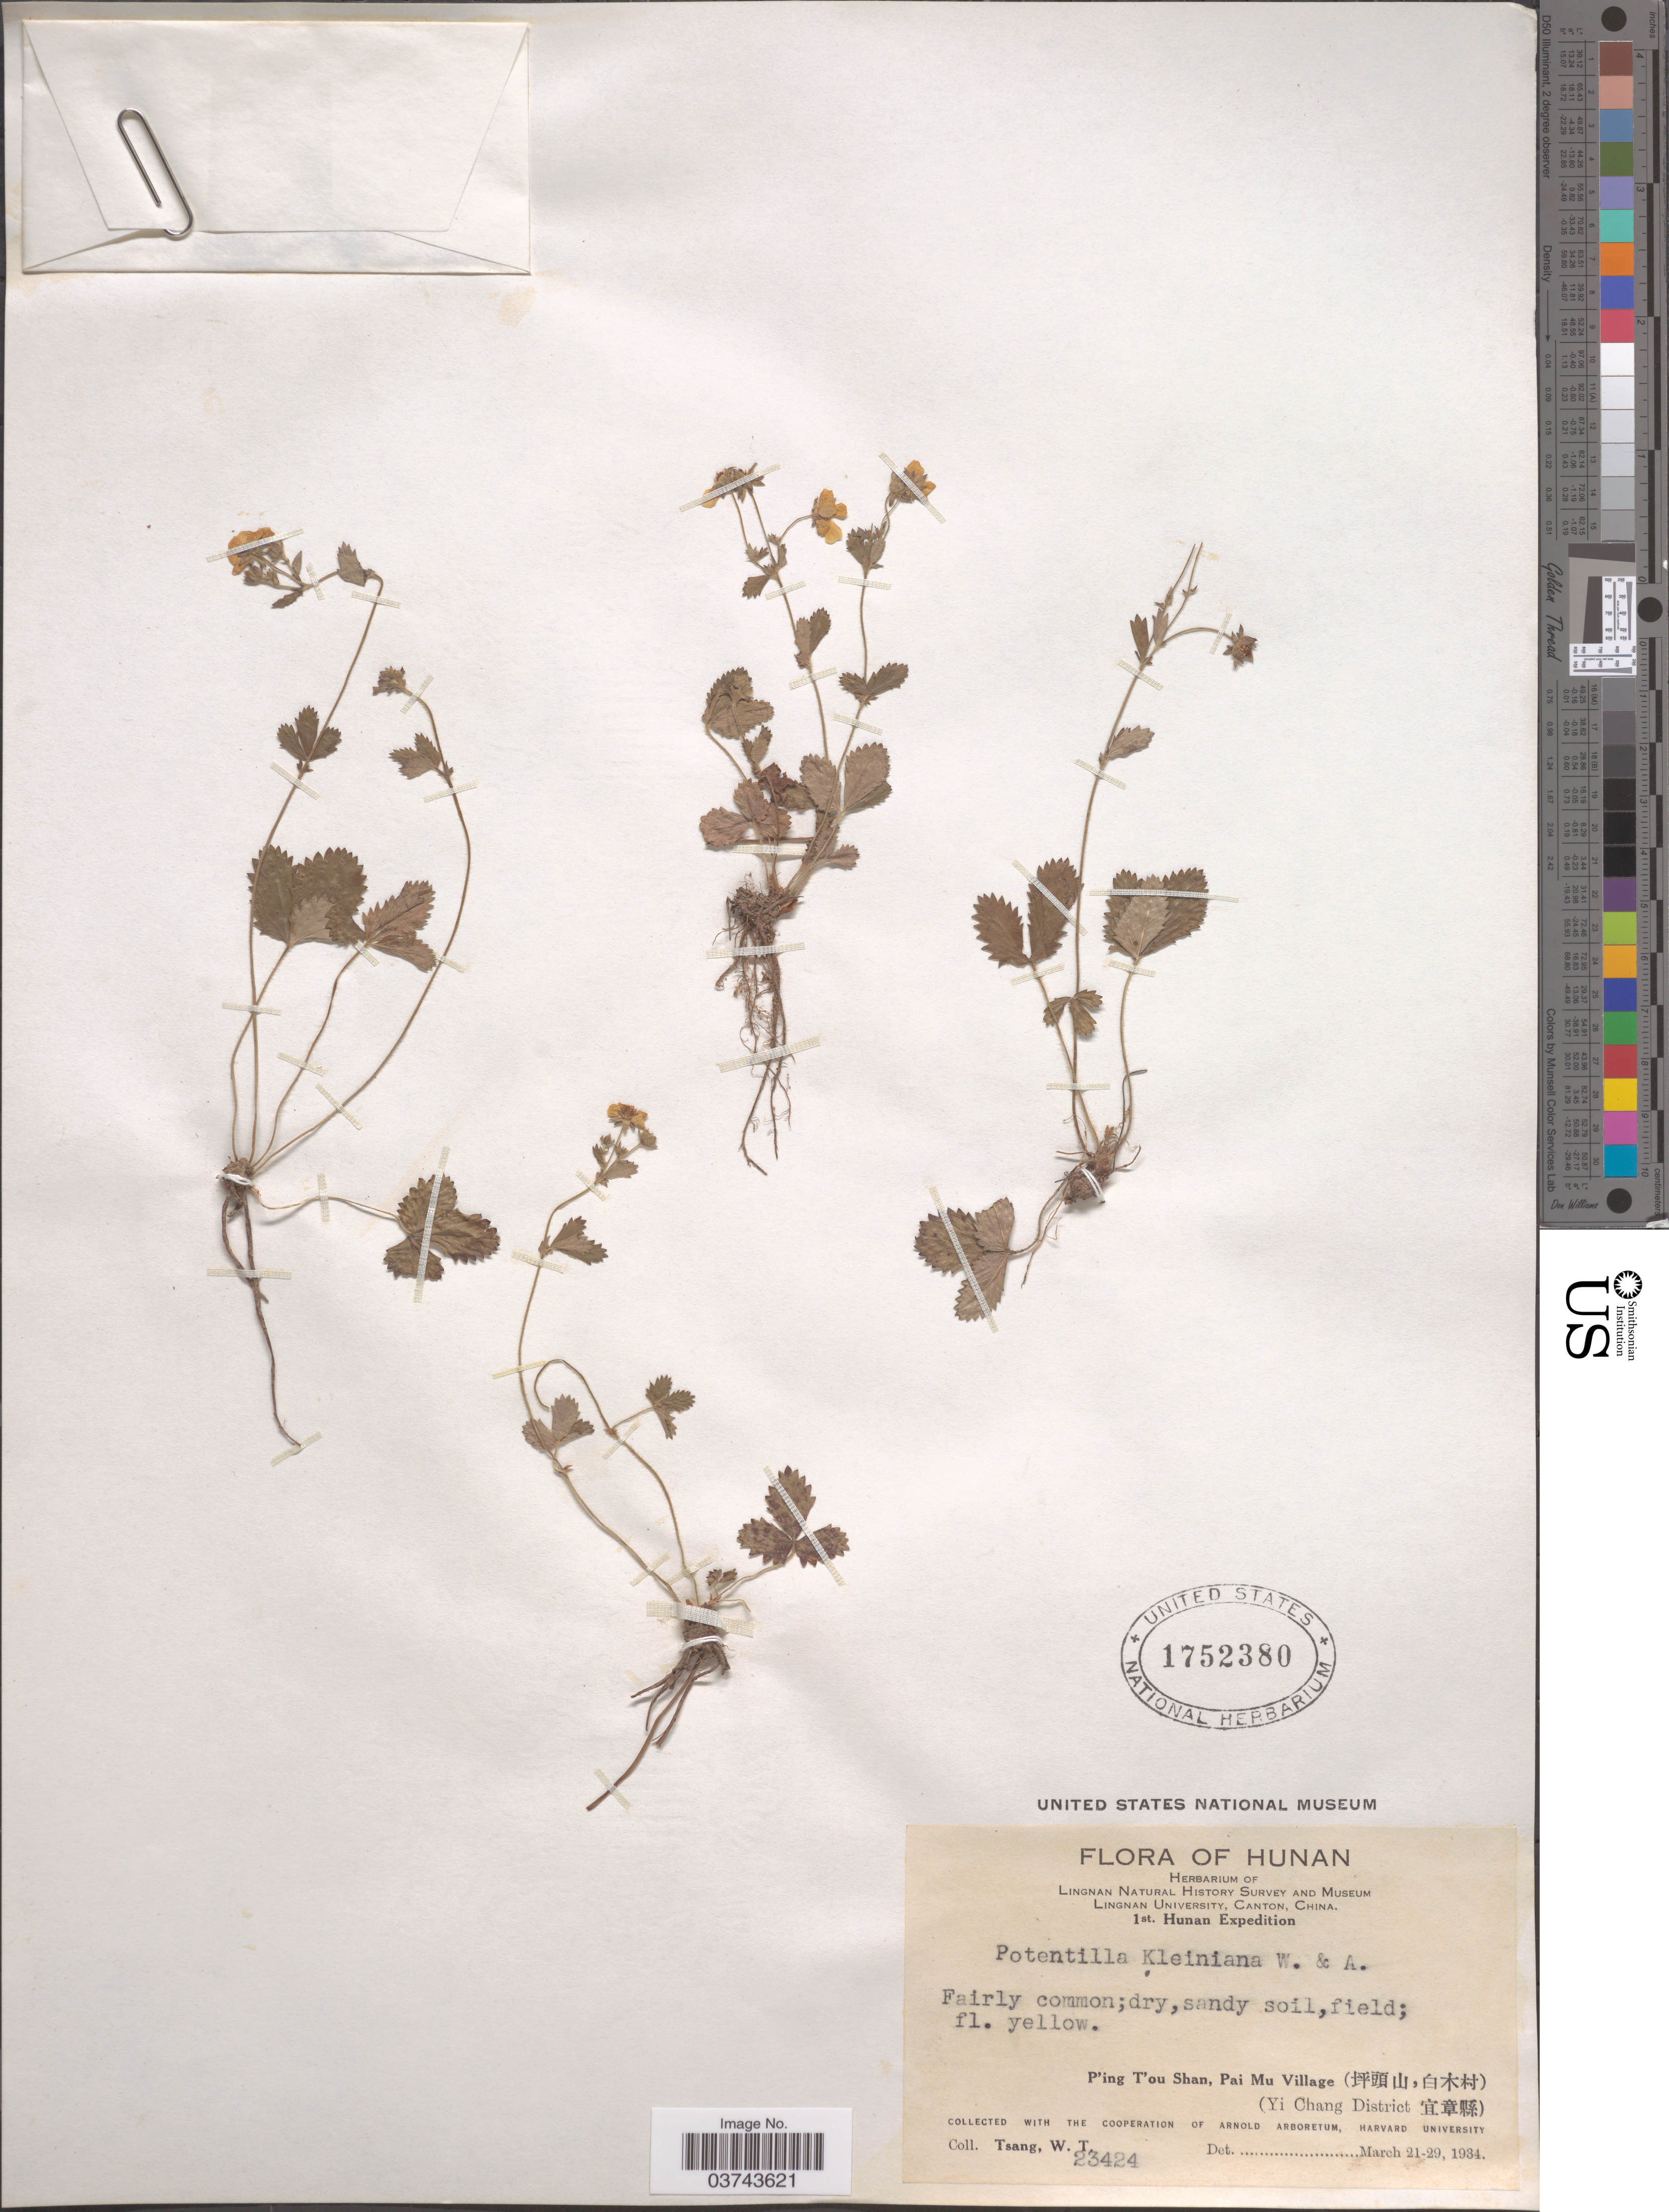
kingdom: Plantae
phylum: Tracheophyta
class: Magnoliopsida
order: Rosales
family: Rosaceae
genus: Potentilla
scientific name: Potentilla kleiniana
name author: Wight & Arn.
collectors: W. T. Tsang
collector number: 23424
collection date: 1934-03-21/1934-03-29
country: China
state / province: Hunan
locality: P'ing T'ou Shan, Pai Mu Village (X) (Yi Chang District X).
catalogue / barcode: US 1752380